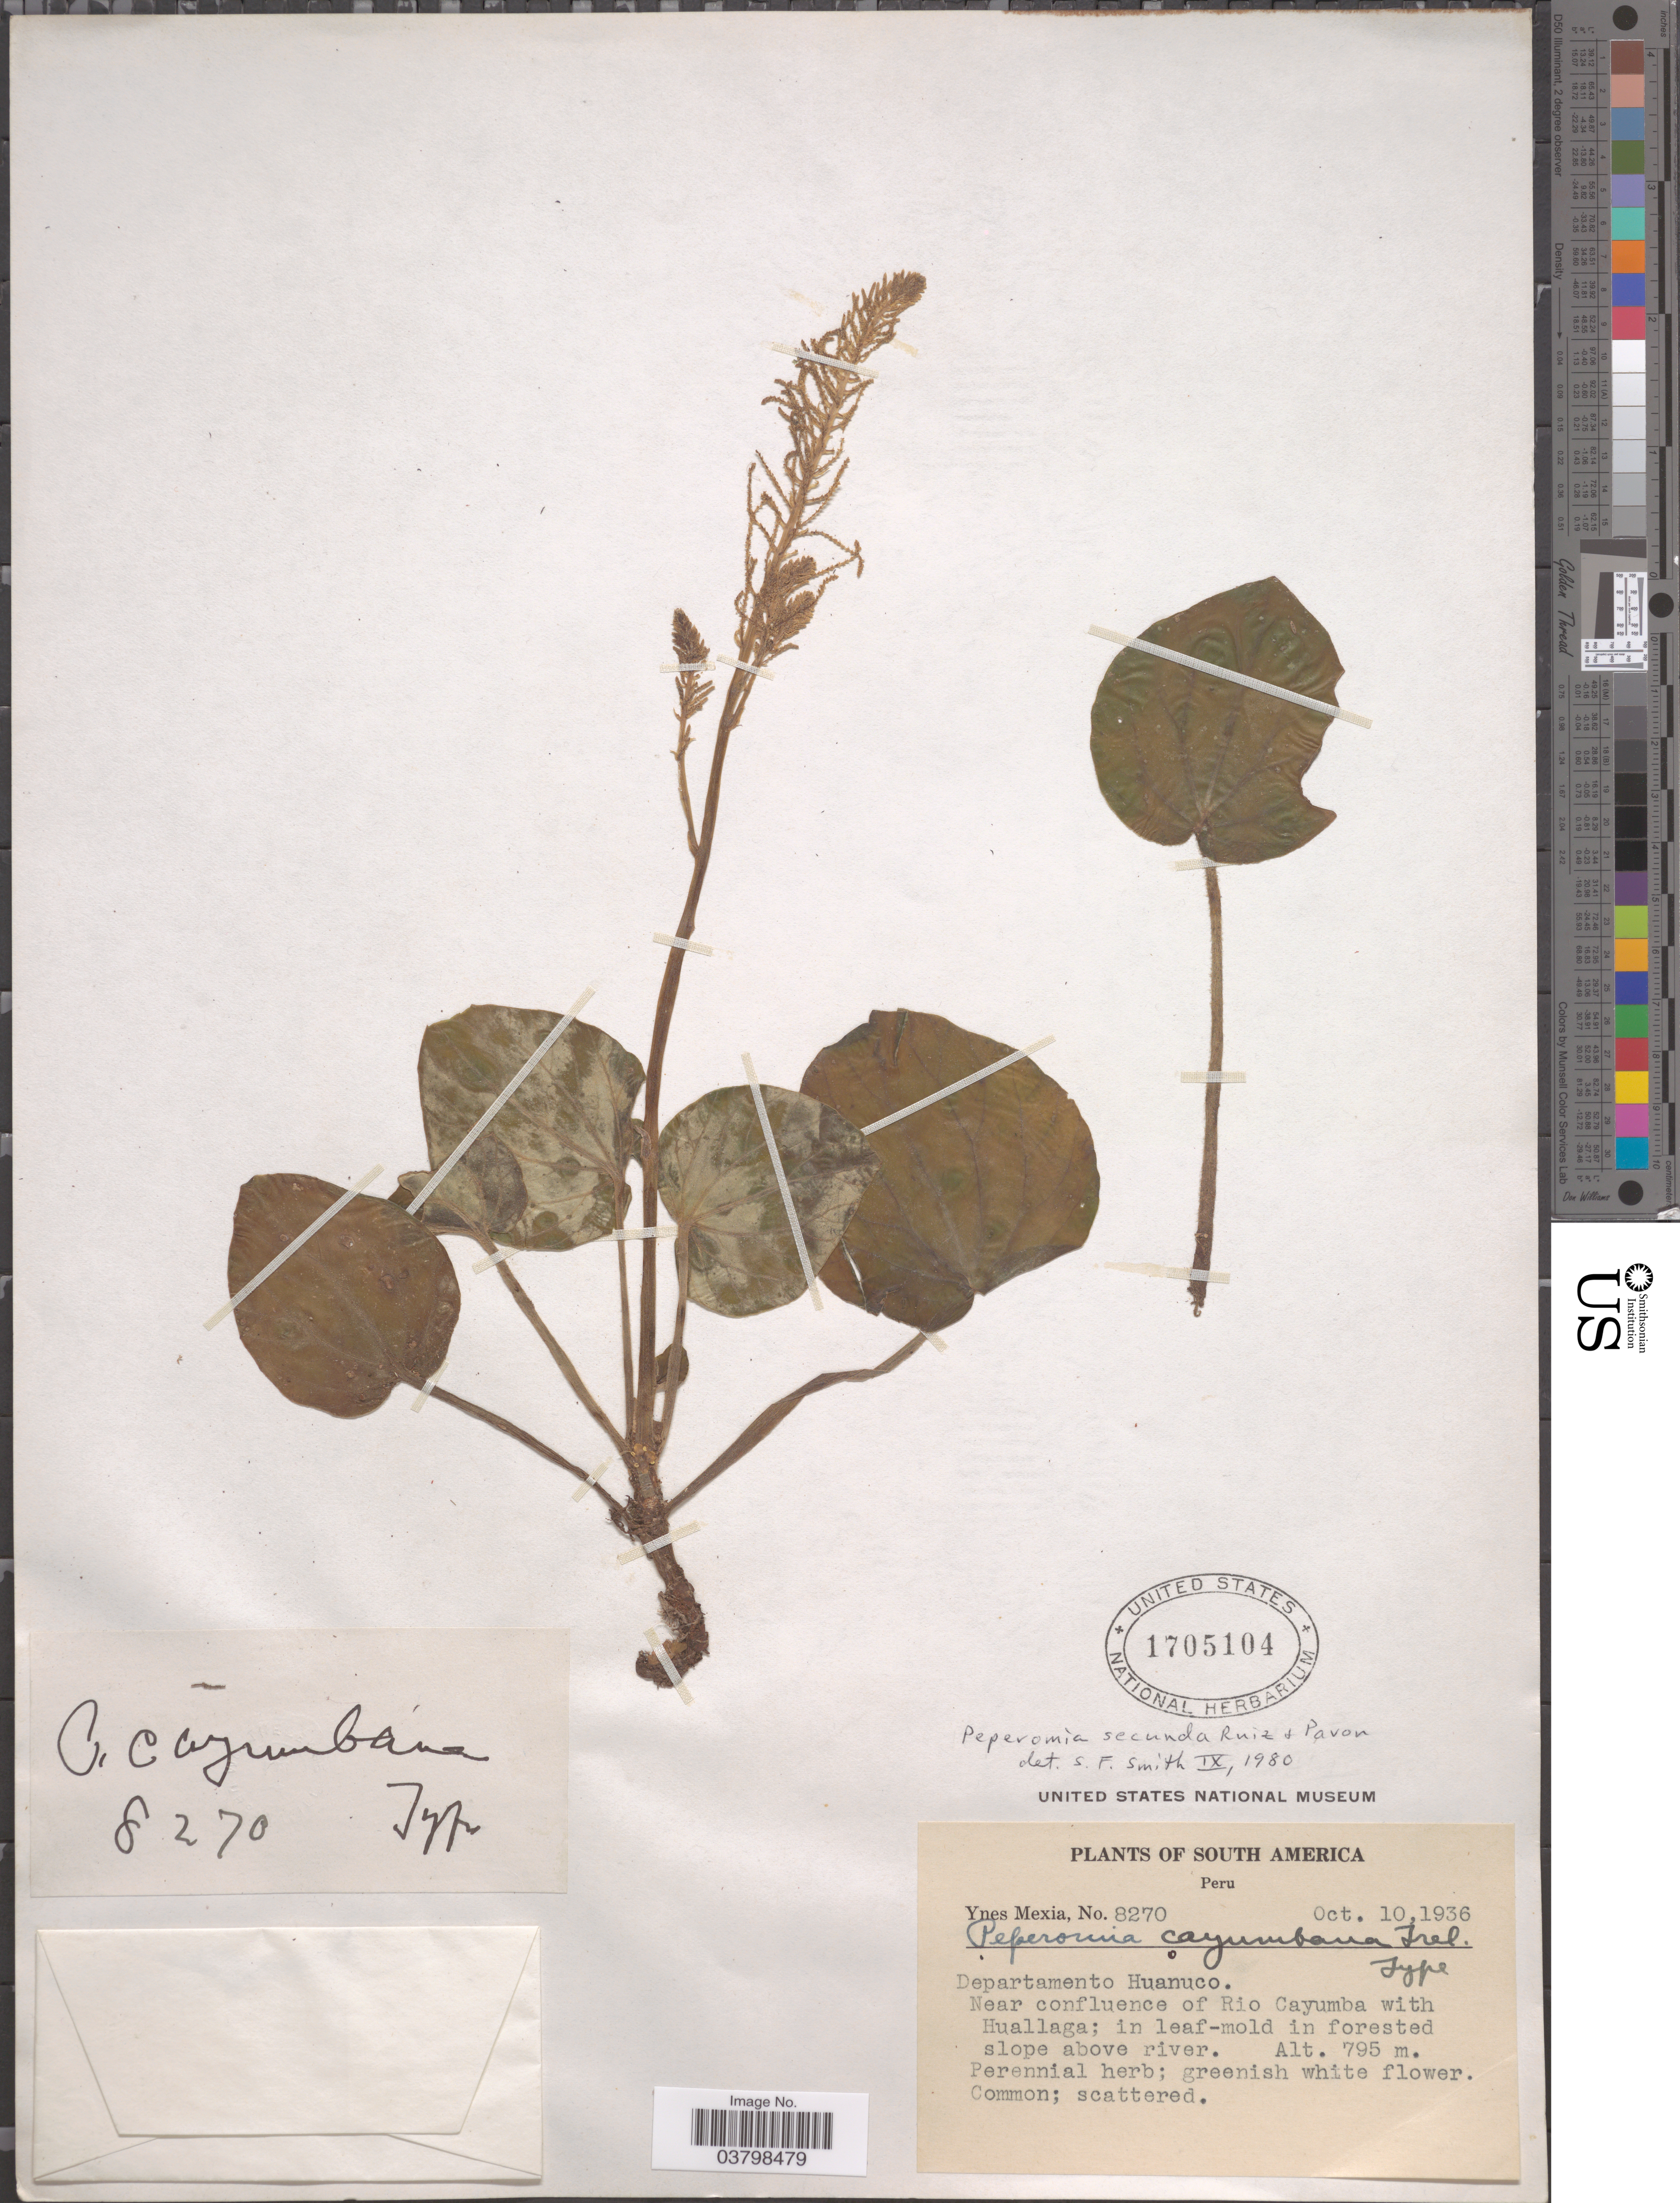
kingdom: Plantae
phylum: Tracheophyta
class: Magnoliopsida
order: Piperales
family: Piperaceae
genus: Peperomia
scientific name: Peperomia secunda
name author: Ruiz & Pav.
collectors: Y. Mexia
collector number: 8270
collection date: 1936-10-10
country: Peru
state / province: Huánuco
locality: Departamento Huanuco. Near confluence of Rio Cayumba with Huallaga.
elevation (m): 795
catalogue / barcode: US 1705104